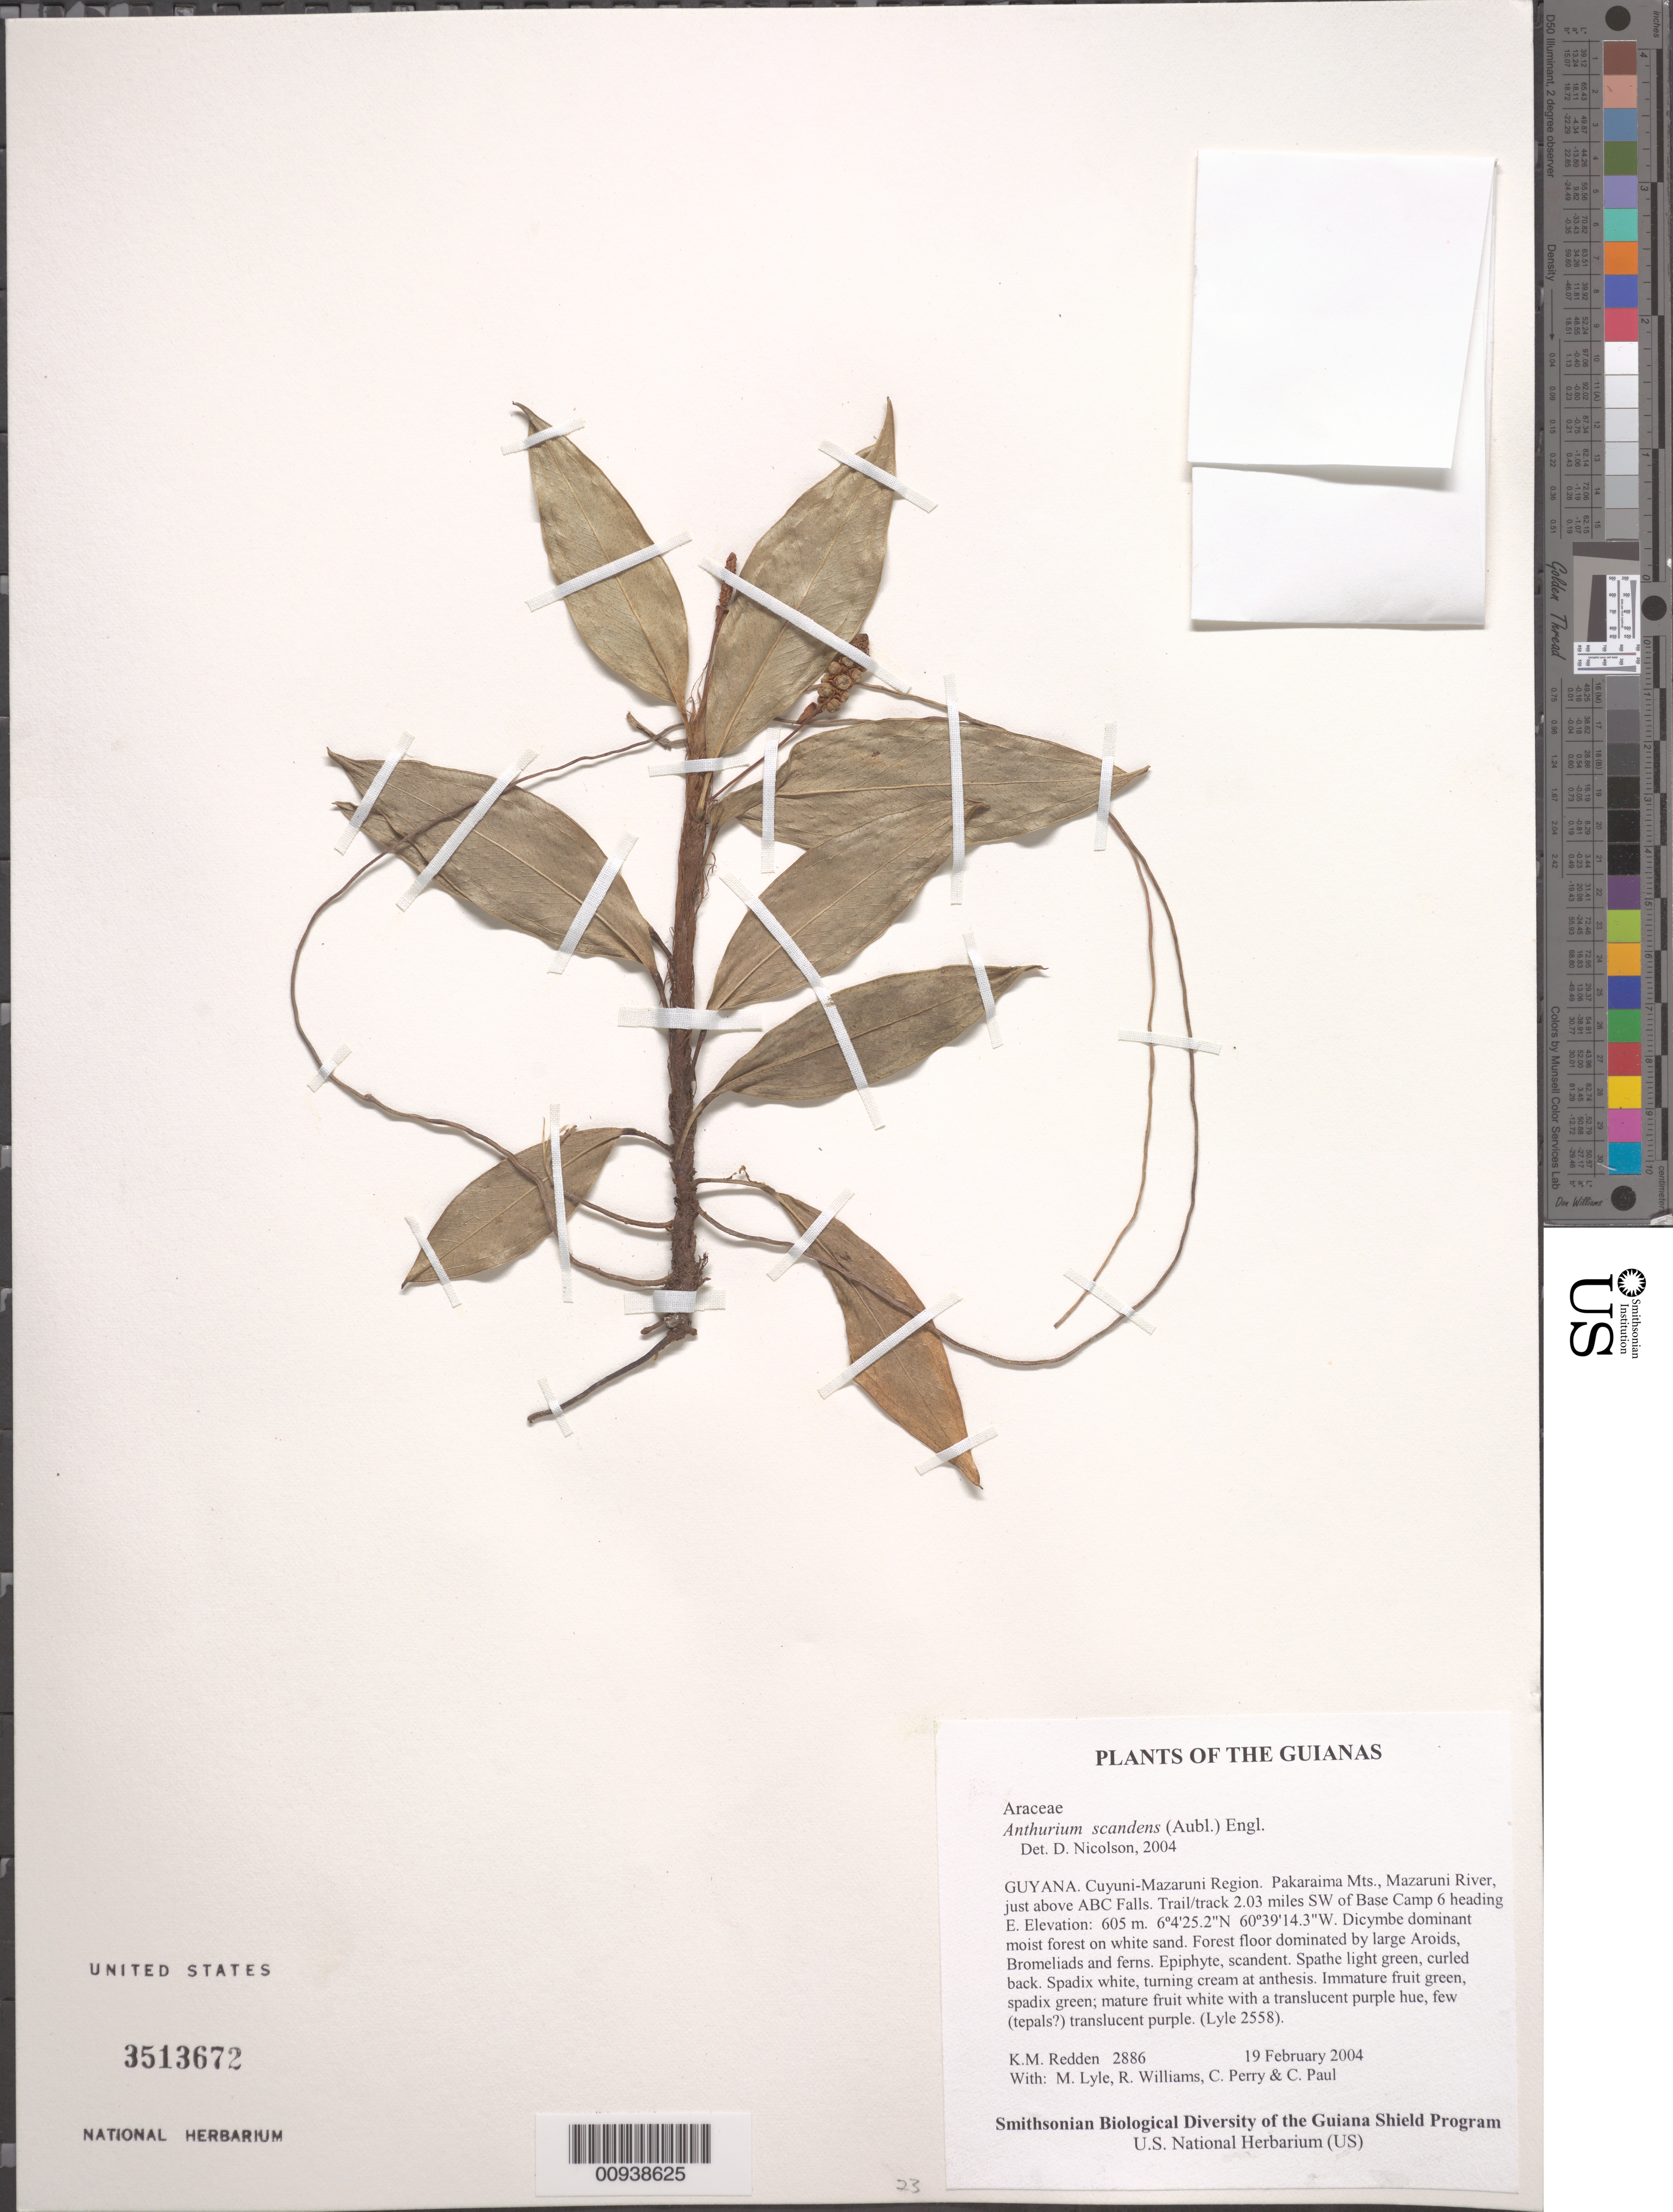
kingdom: Plantae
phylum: Tracheophyta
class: Liliopsida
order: Alismatales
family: Araceae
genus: Anthurium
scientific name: Anthurium scandens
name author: (Aubl.) Engl.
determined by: Nicolson, Dan H.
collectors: K. M. Redden, M. Lyle, R. Williams, C. Perry & C. Paul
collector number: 2886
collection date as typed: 19 February 2004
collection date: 2004-02-19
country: Guyana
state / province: Cuyuni-Mazaruni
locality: Pakaraima Mts., Mazaruni River, just above ABC Falls. Trail/track 2.03 miles SW of Base Camp 6 heading E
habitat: Dicymbe dominant moist forest on white sand. Forest floor dominated by large Aroids, Bromeliads and ferns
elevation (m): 605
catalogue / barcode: US 3513672